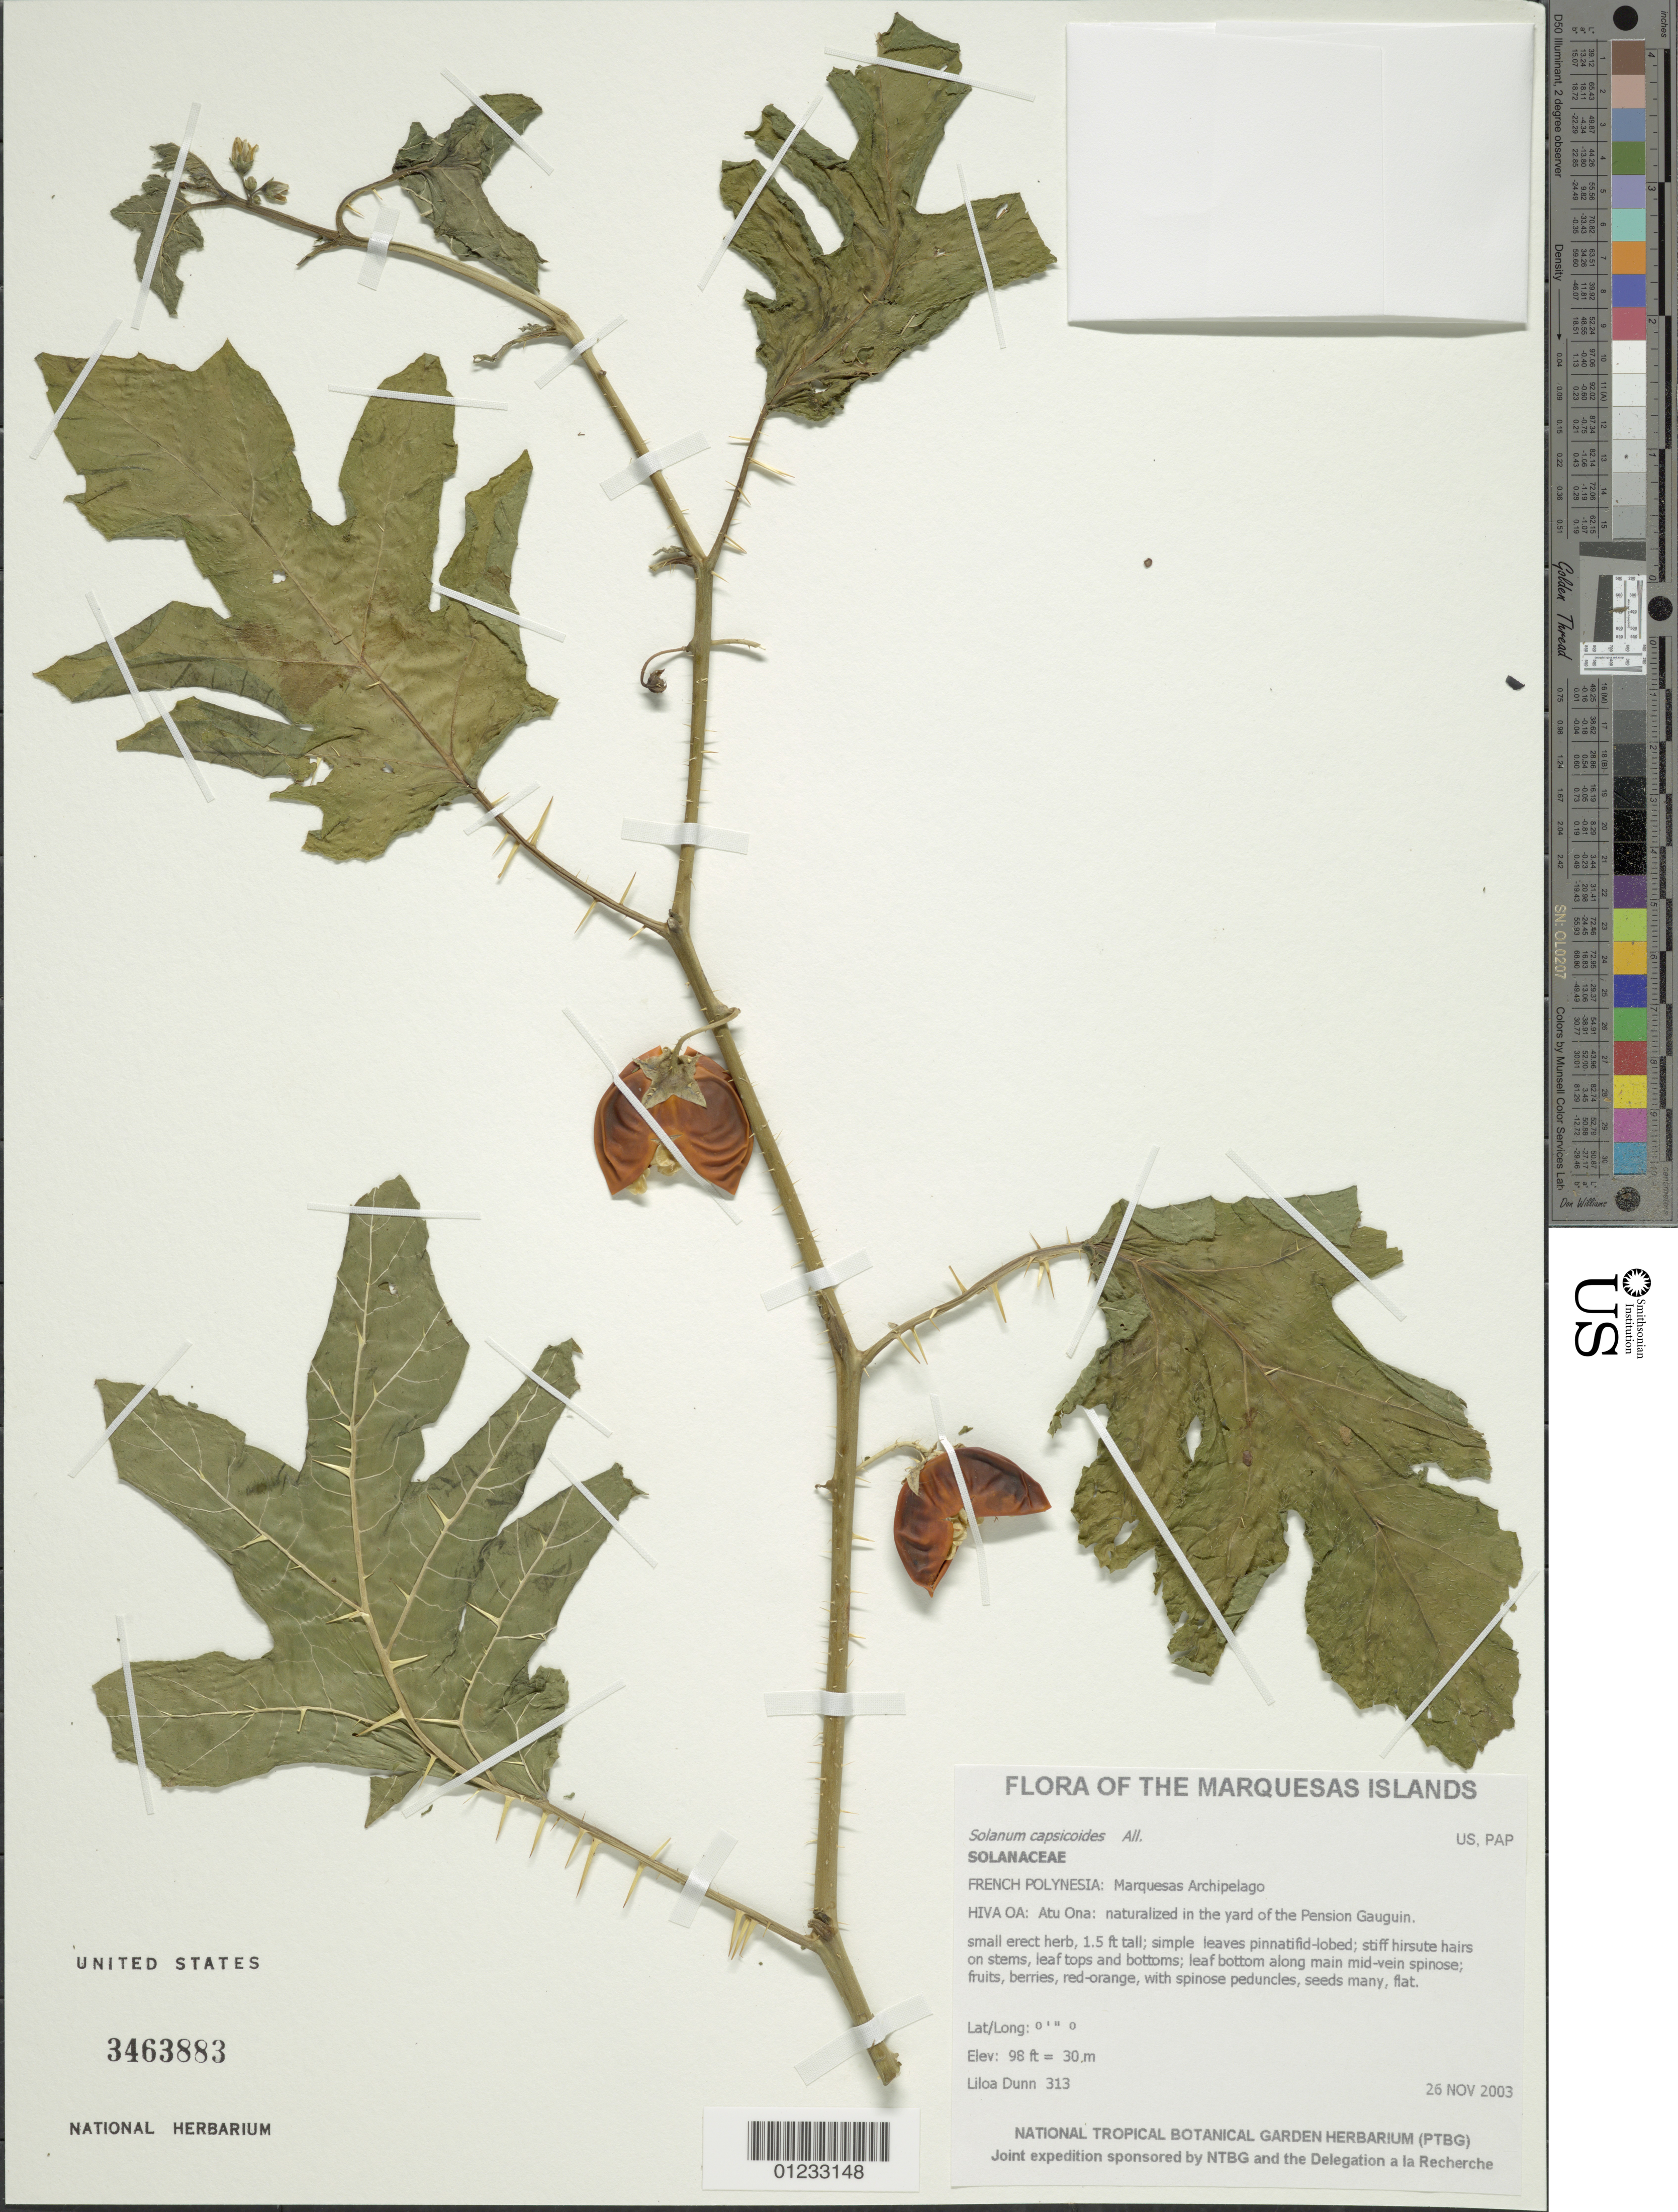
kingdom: Plantae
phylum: Tracheophyta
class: Magnoliopsida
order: Solanales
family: Solanaceae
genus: Solanum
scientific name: Solanum capsicoides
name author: All.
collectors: L. Dunn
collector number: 313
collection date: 2003-11-26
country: French Polynesia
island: Hiva Oa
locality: Atu Ona, in the yard of Pension Gauguin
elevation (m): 30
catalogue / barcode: US 3463883